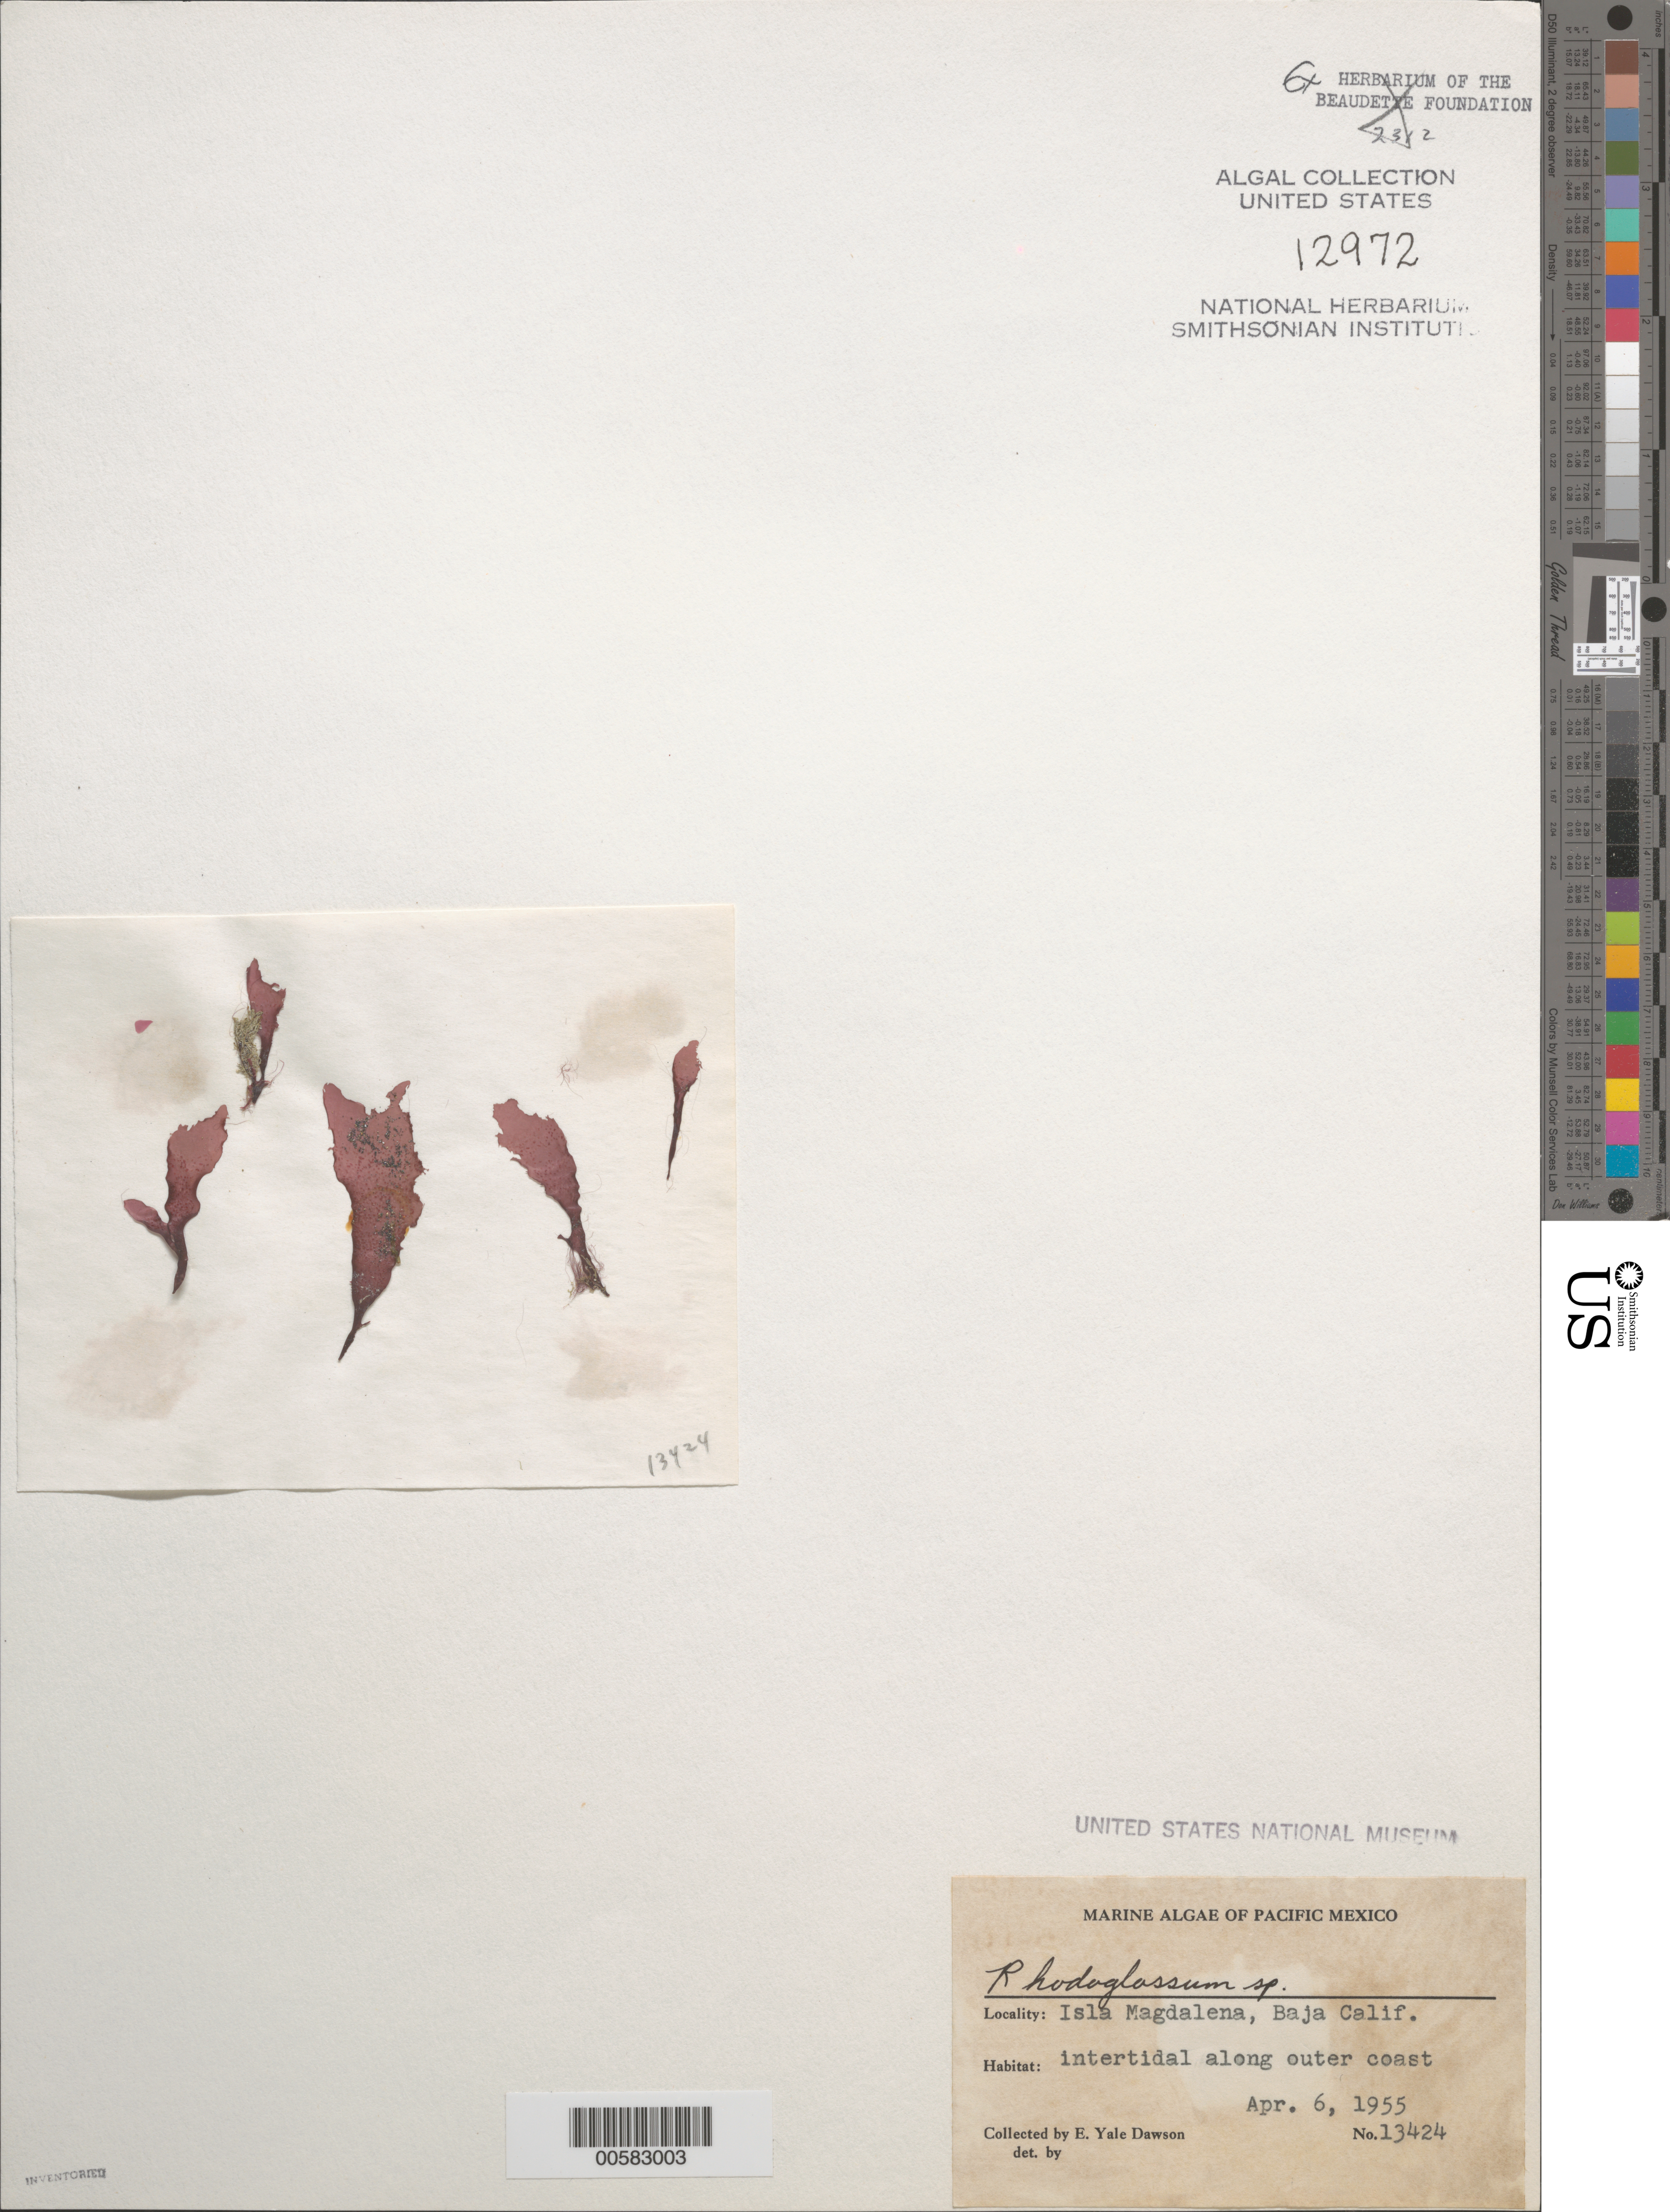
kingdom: Plantae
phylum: Rhodophyta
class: Florideophyceae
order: Gigartinales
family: Gigartinaceae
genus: Rhodoglossum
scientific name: Rhodoglossum sp.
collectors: E. Y. Dawson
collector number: EYD 13424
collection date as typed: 06 Apr 1955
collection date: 1955-04-06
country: Mexico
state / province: Baja California Sur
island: Isla Magdalena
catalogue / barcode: US 12972